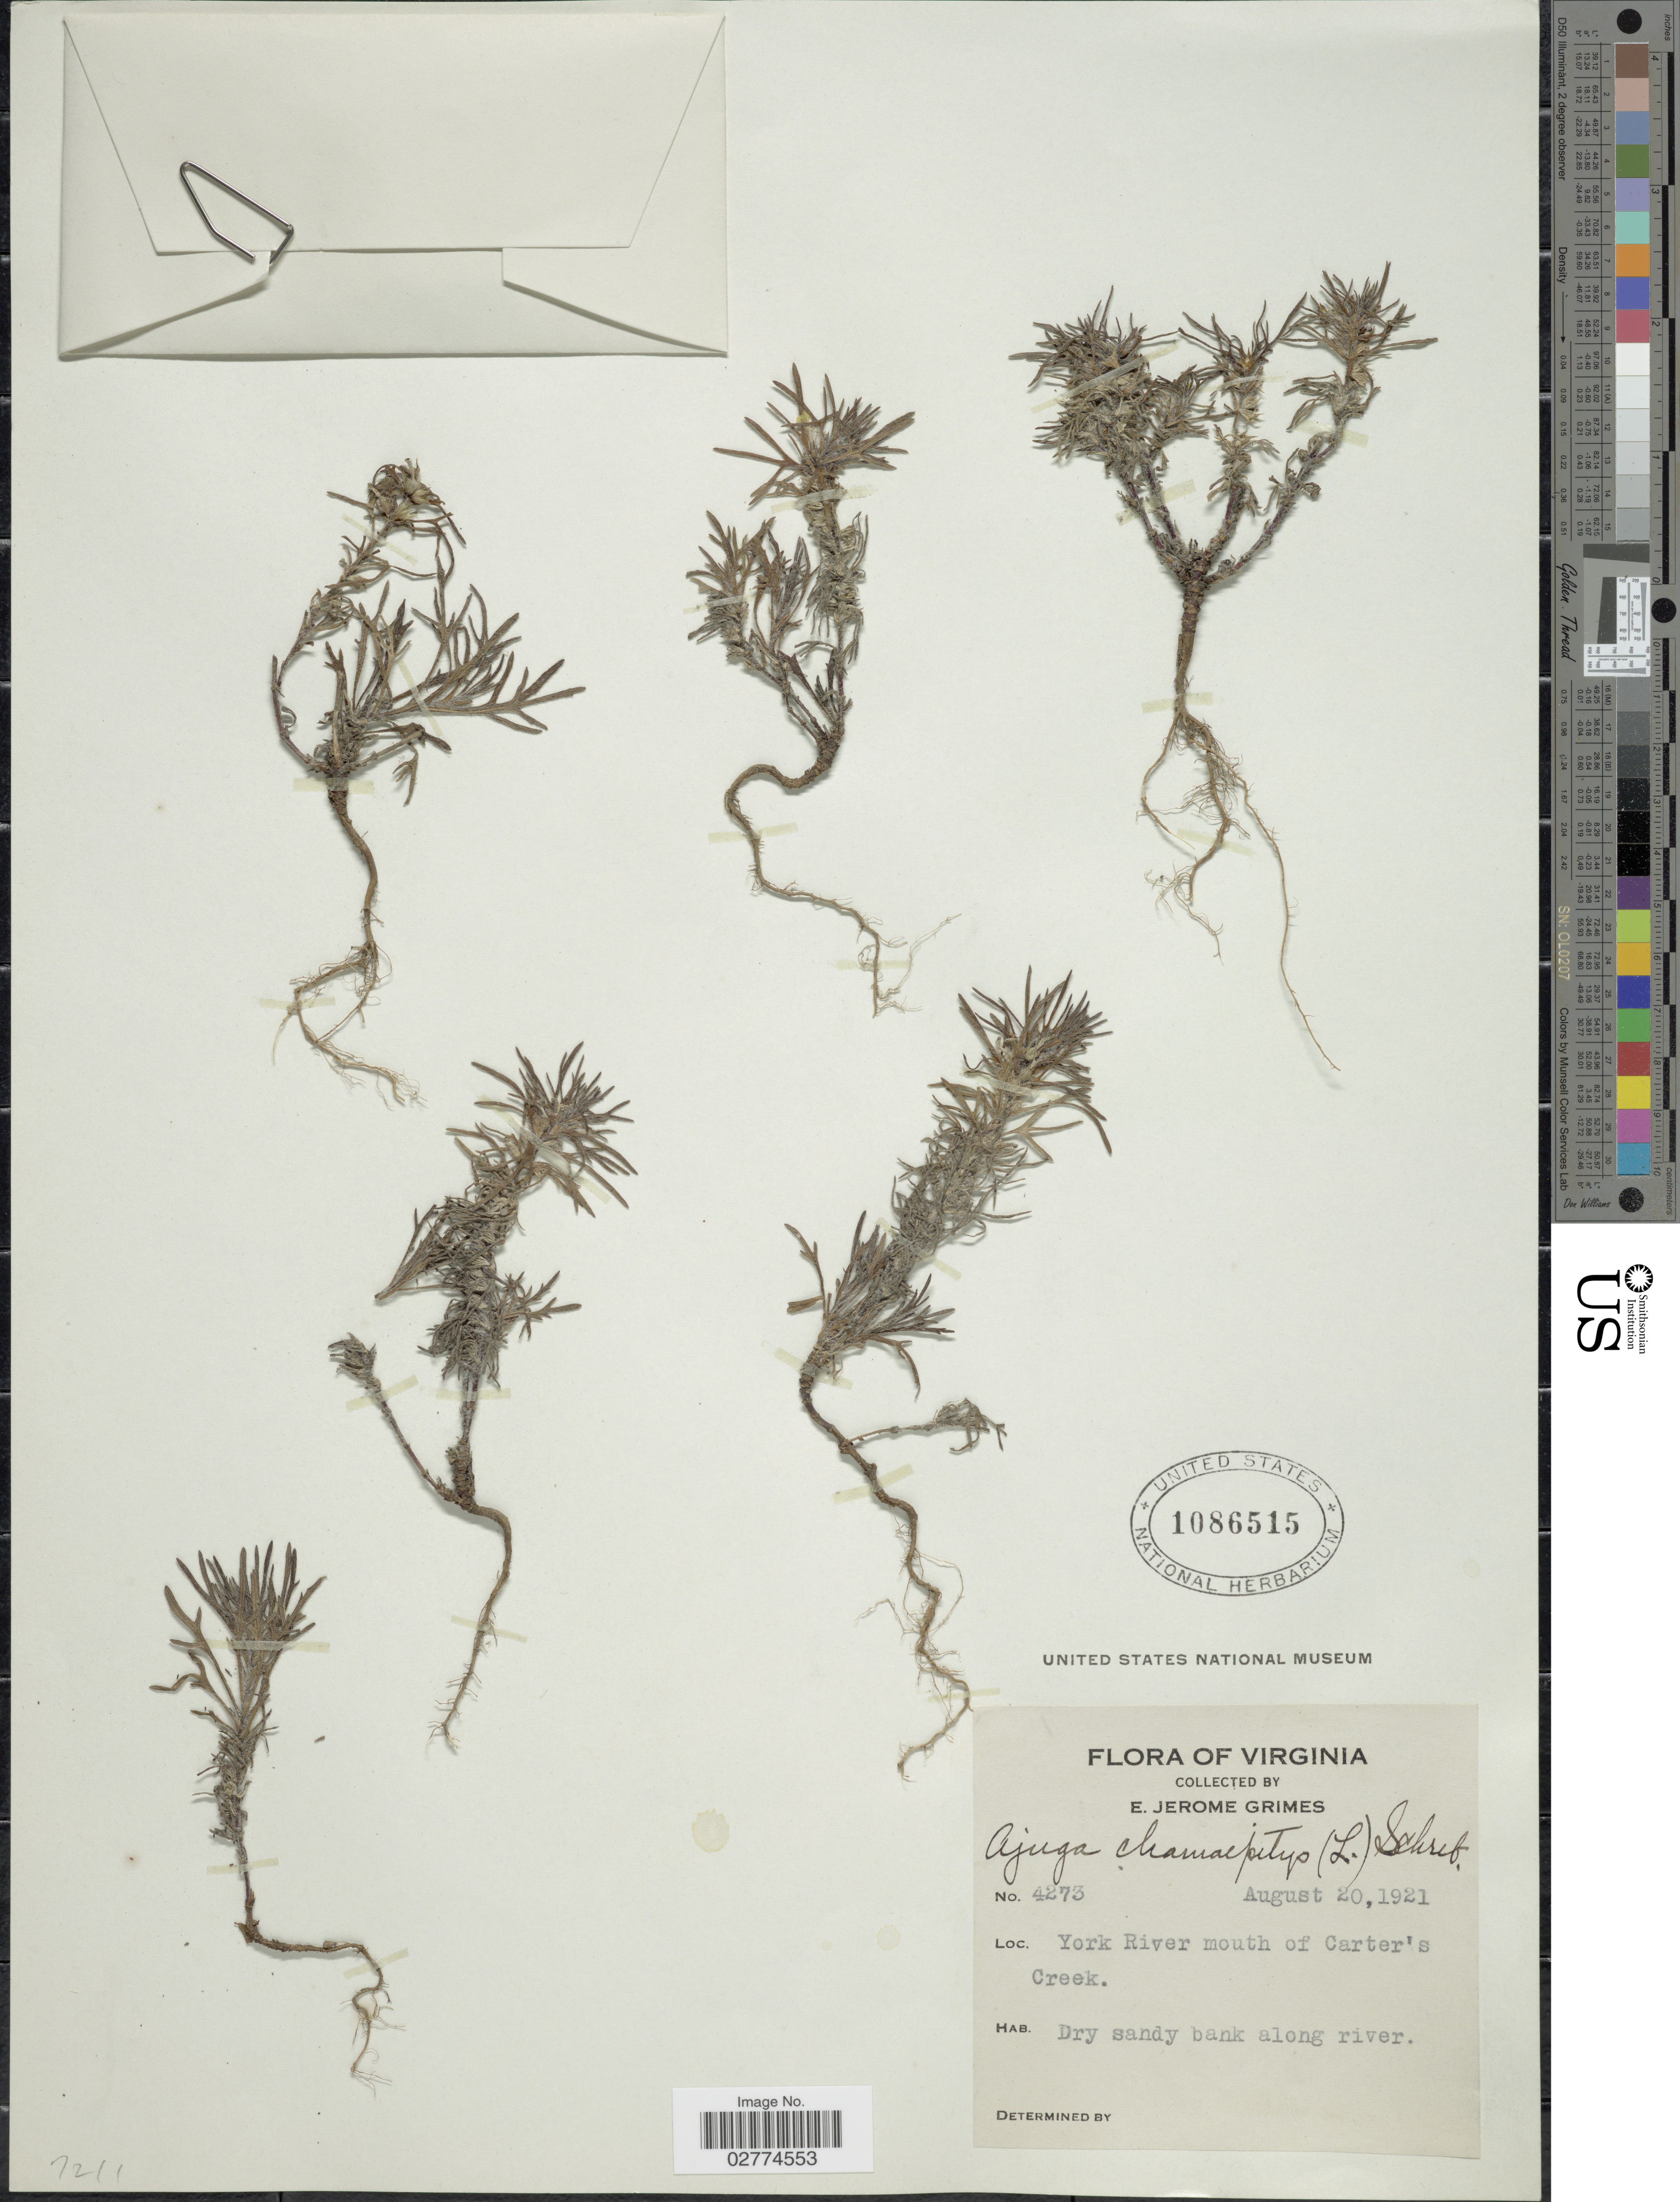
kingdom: Plantae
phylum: Tracheophyta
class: Magnoliopsida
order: Lamiales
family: Lamiaceae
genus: Ajuga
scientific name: Ajuga chamaepitys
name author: (L.) Schreb.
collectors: E. J. Grimes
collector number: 4273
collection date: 1921-08-20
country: United States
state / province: Virginia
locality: York River mouth of Carter's Creek.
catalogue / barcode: US 1086515